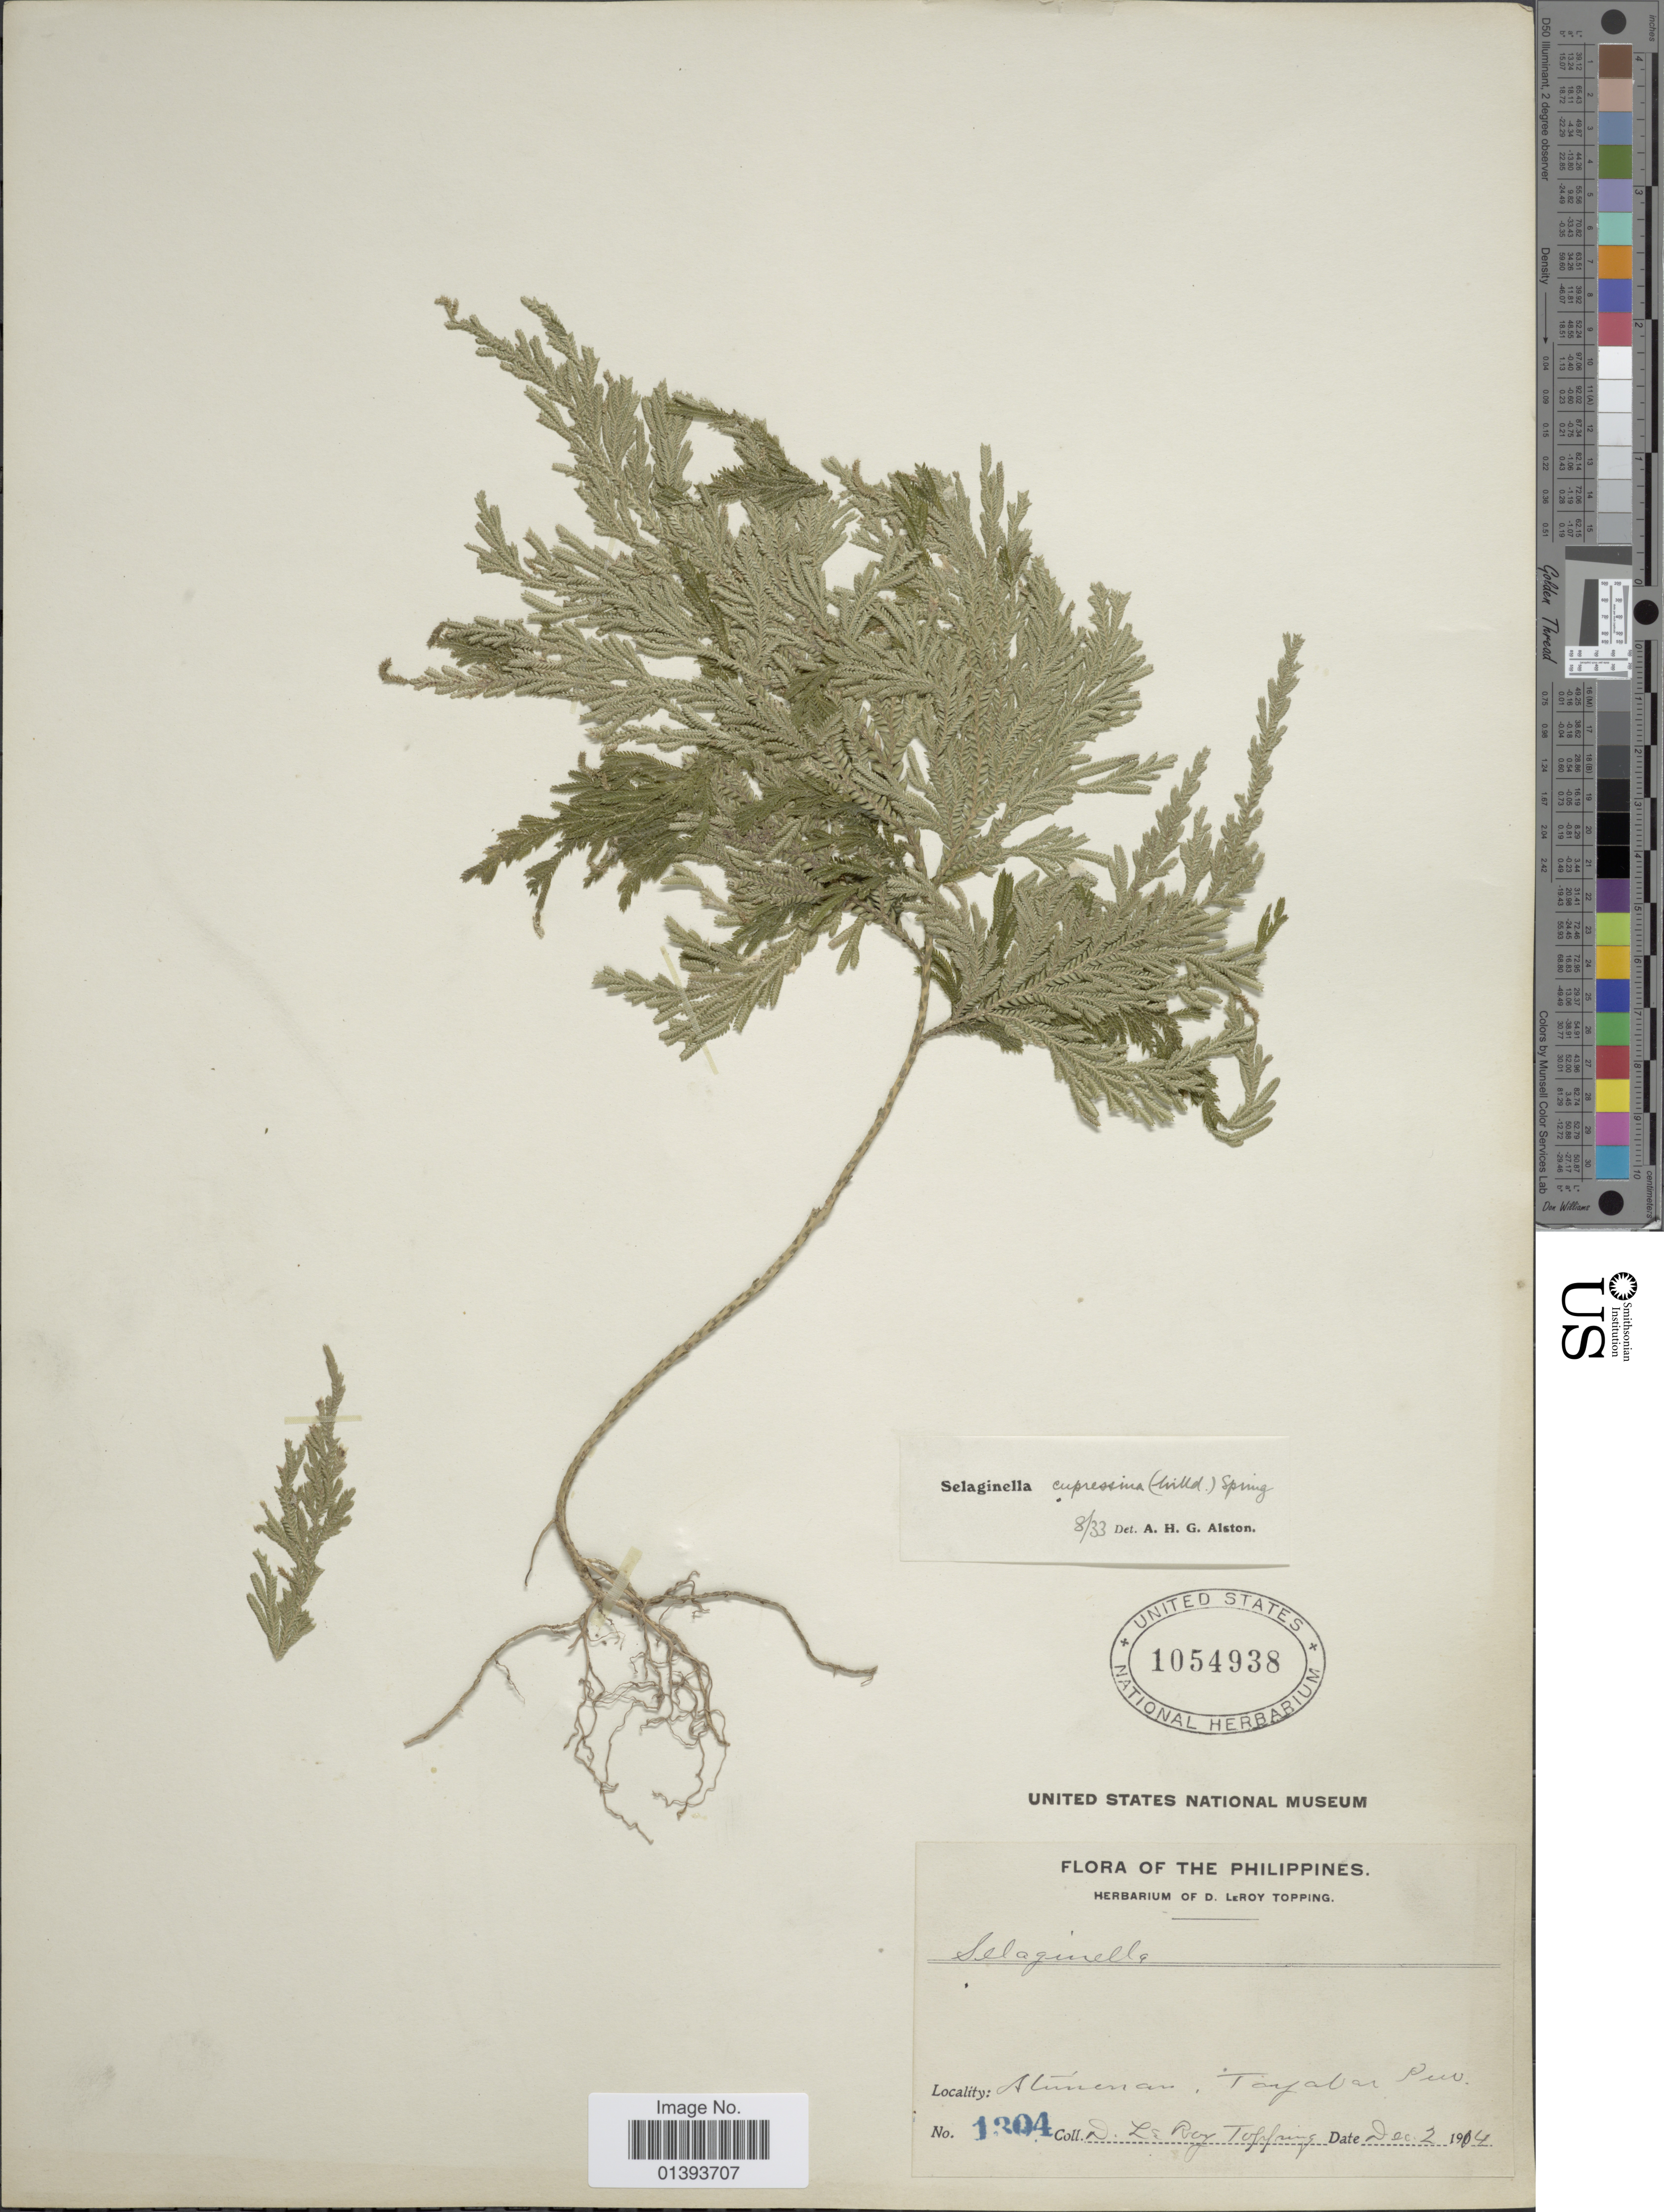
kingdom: Plantae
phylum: Tracheophyta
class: Lycopodiopsida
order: Selaginellales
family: Selaginellaceae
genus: Selaginella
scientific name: Selaginella cupressina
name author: (Willd.) Spring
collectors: D. L. Topping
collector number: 1304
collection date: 1914-12-02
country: Philippines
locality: [illegible text], Tayabas [illegible text]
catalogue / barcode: US 1054938